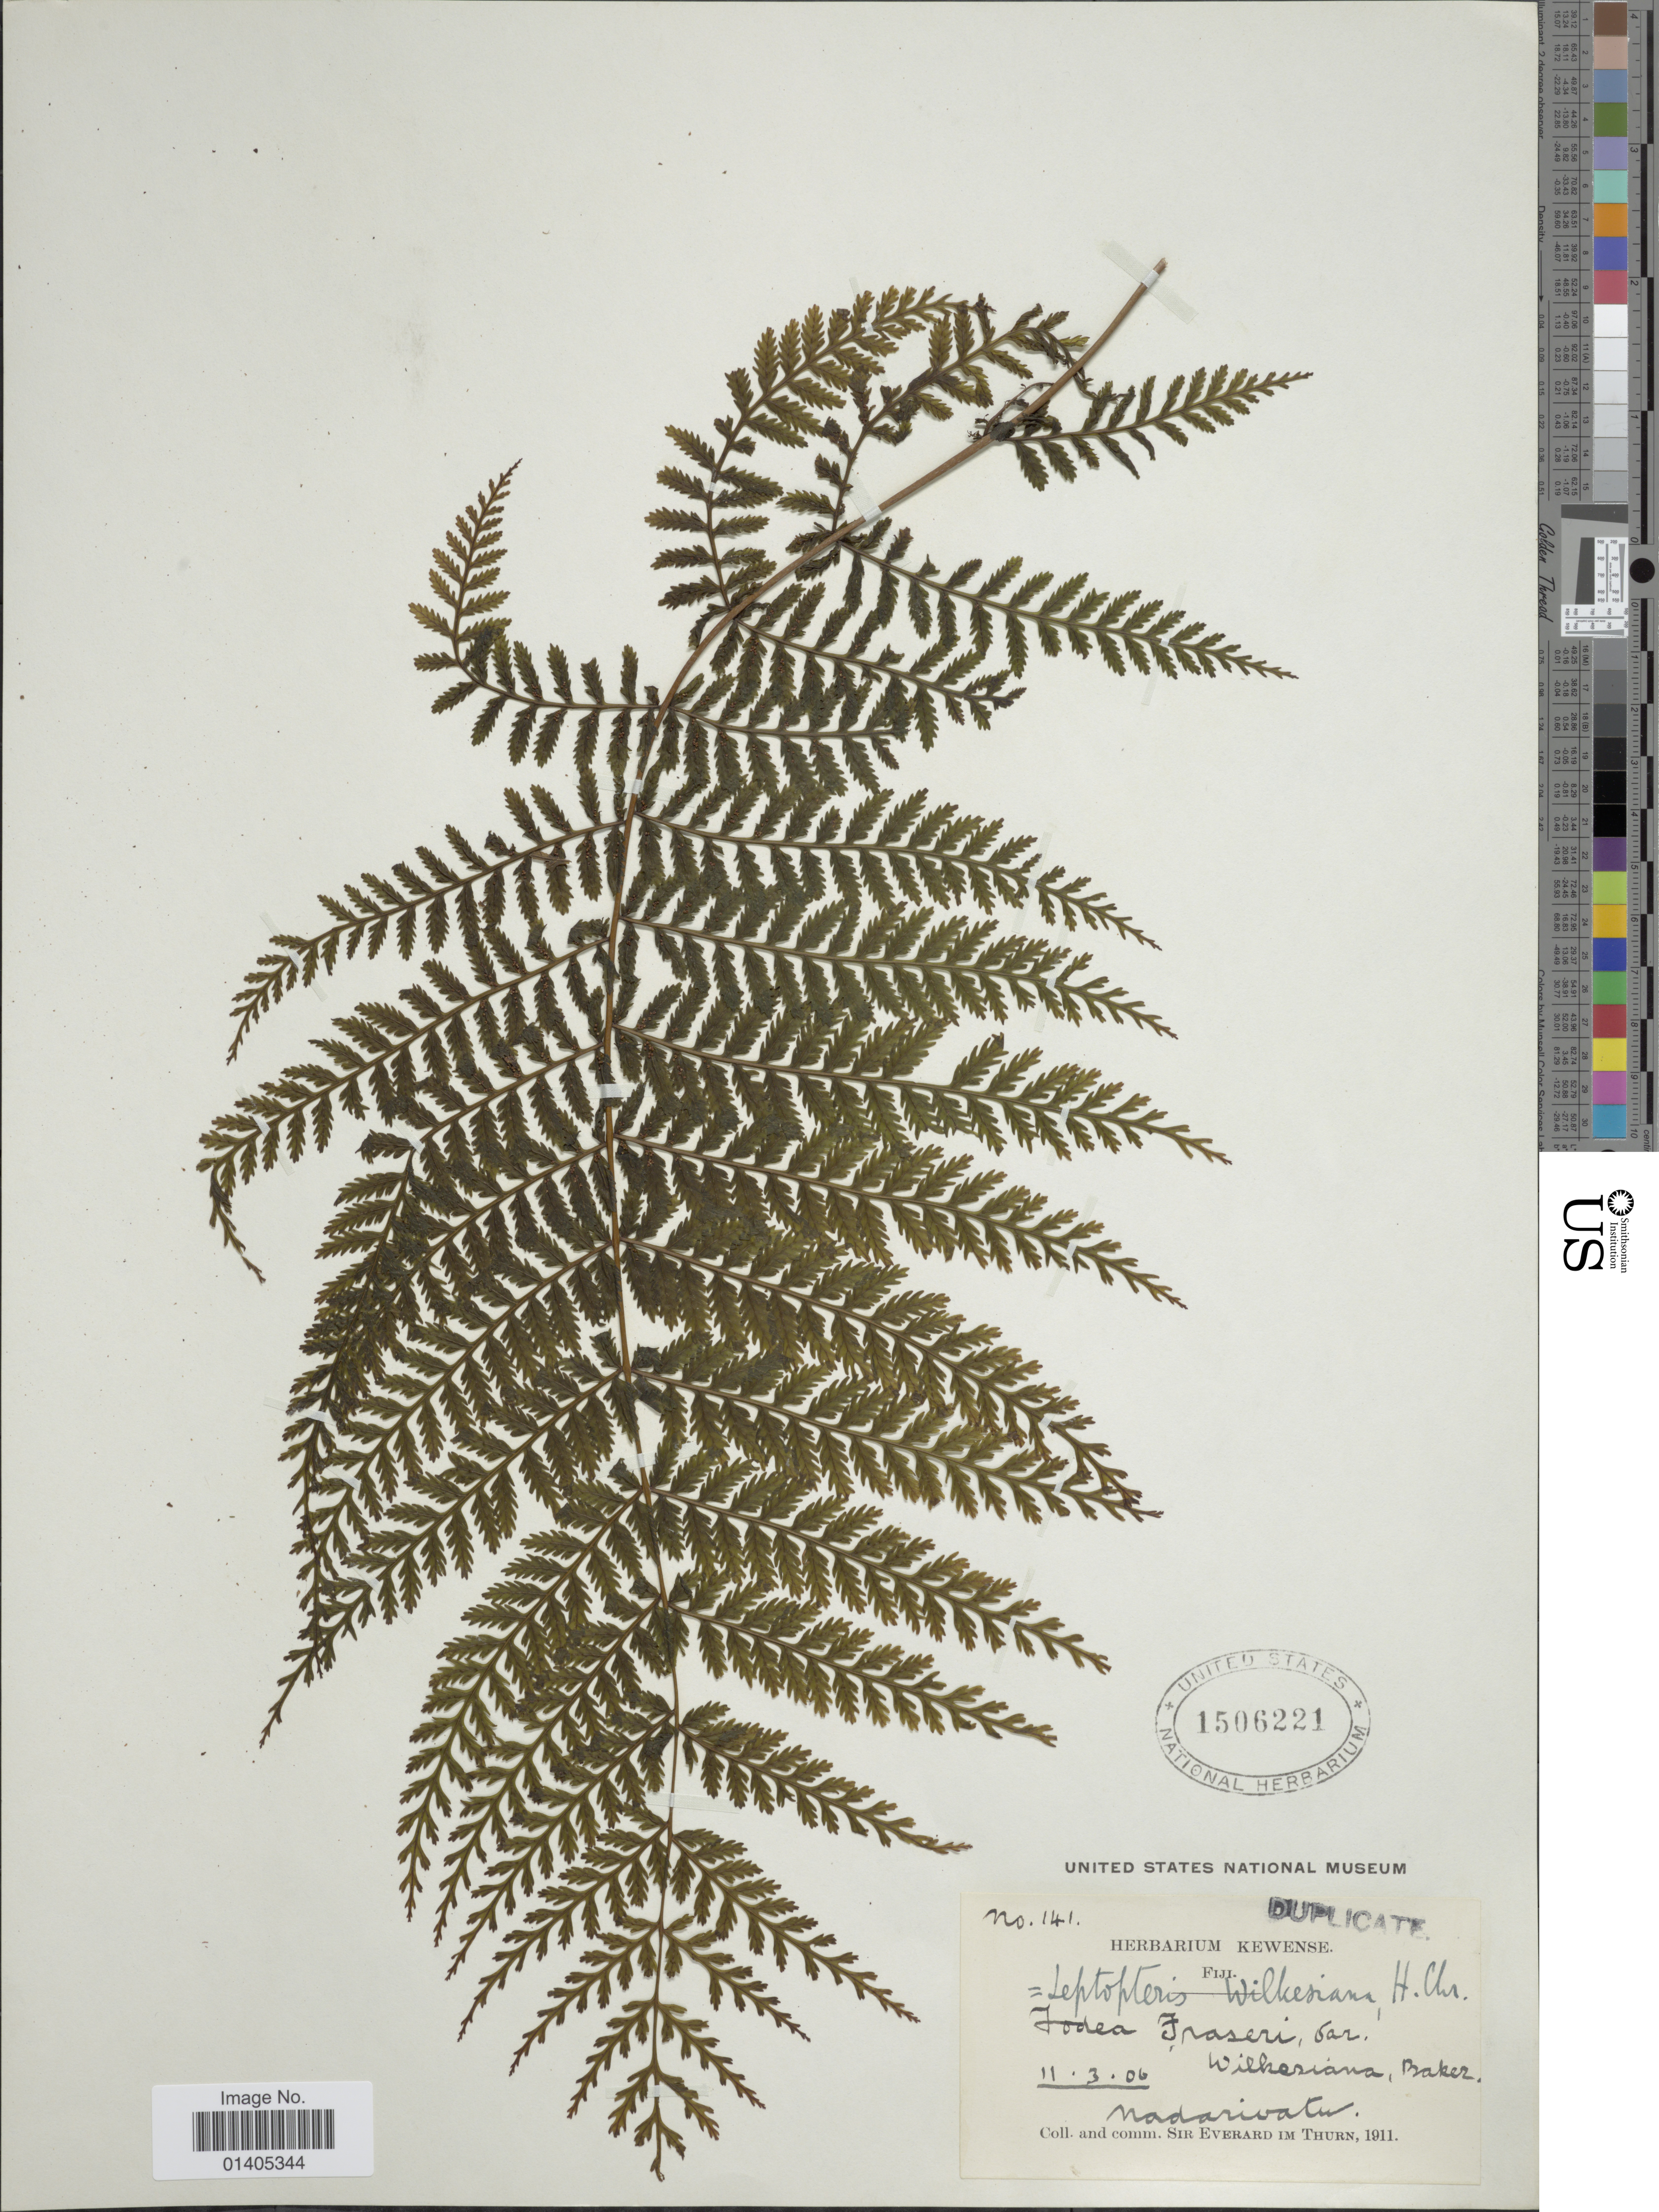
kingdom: Plantae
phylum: Tracheophyta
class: Polypodiopsida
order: Osmundales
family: Osmundaceae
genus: Leptopteris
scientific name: Leptopteris wilkesiana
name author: (Brack.) Christ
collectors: S. Everard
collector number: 141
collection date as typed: Transcribed d/m/y: 11/3/6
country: Fiji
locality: Nadarivatu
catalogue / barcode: US 1506221